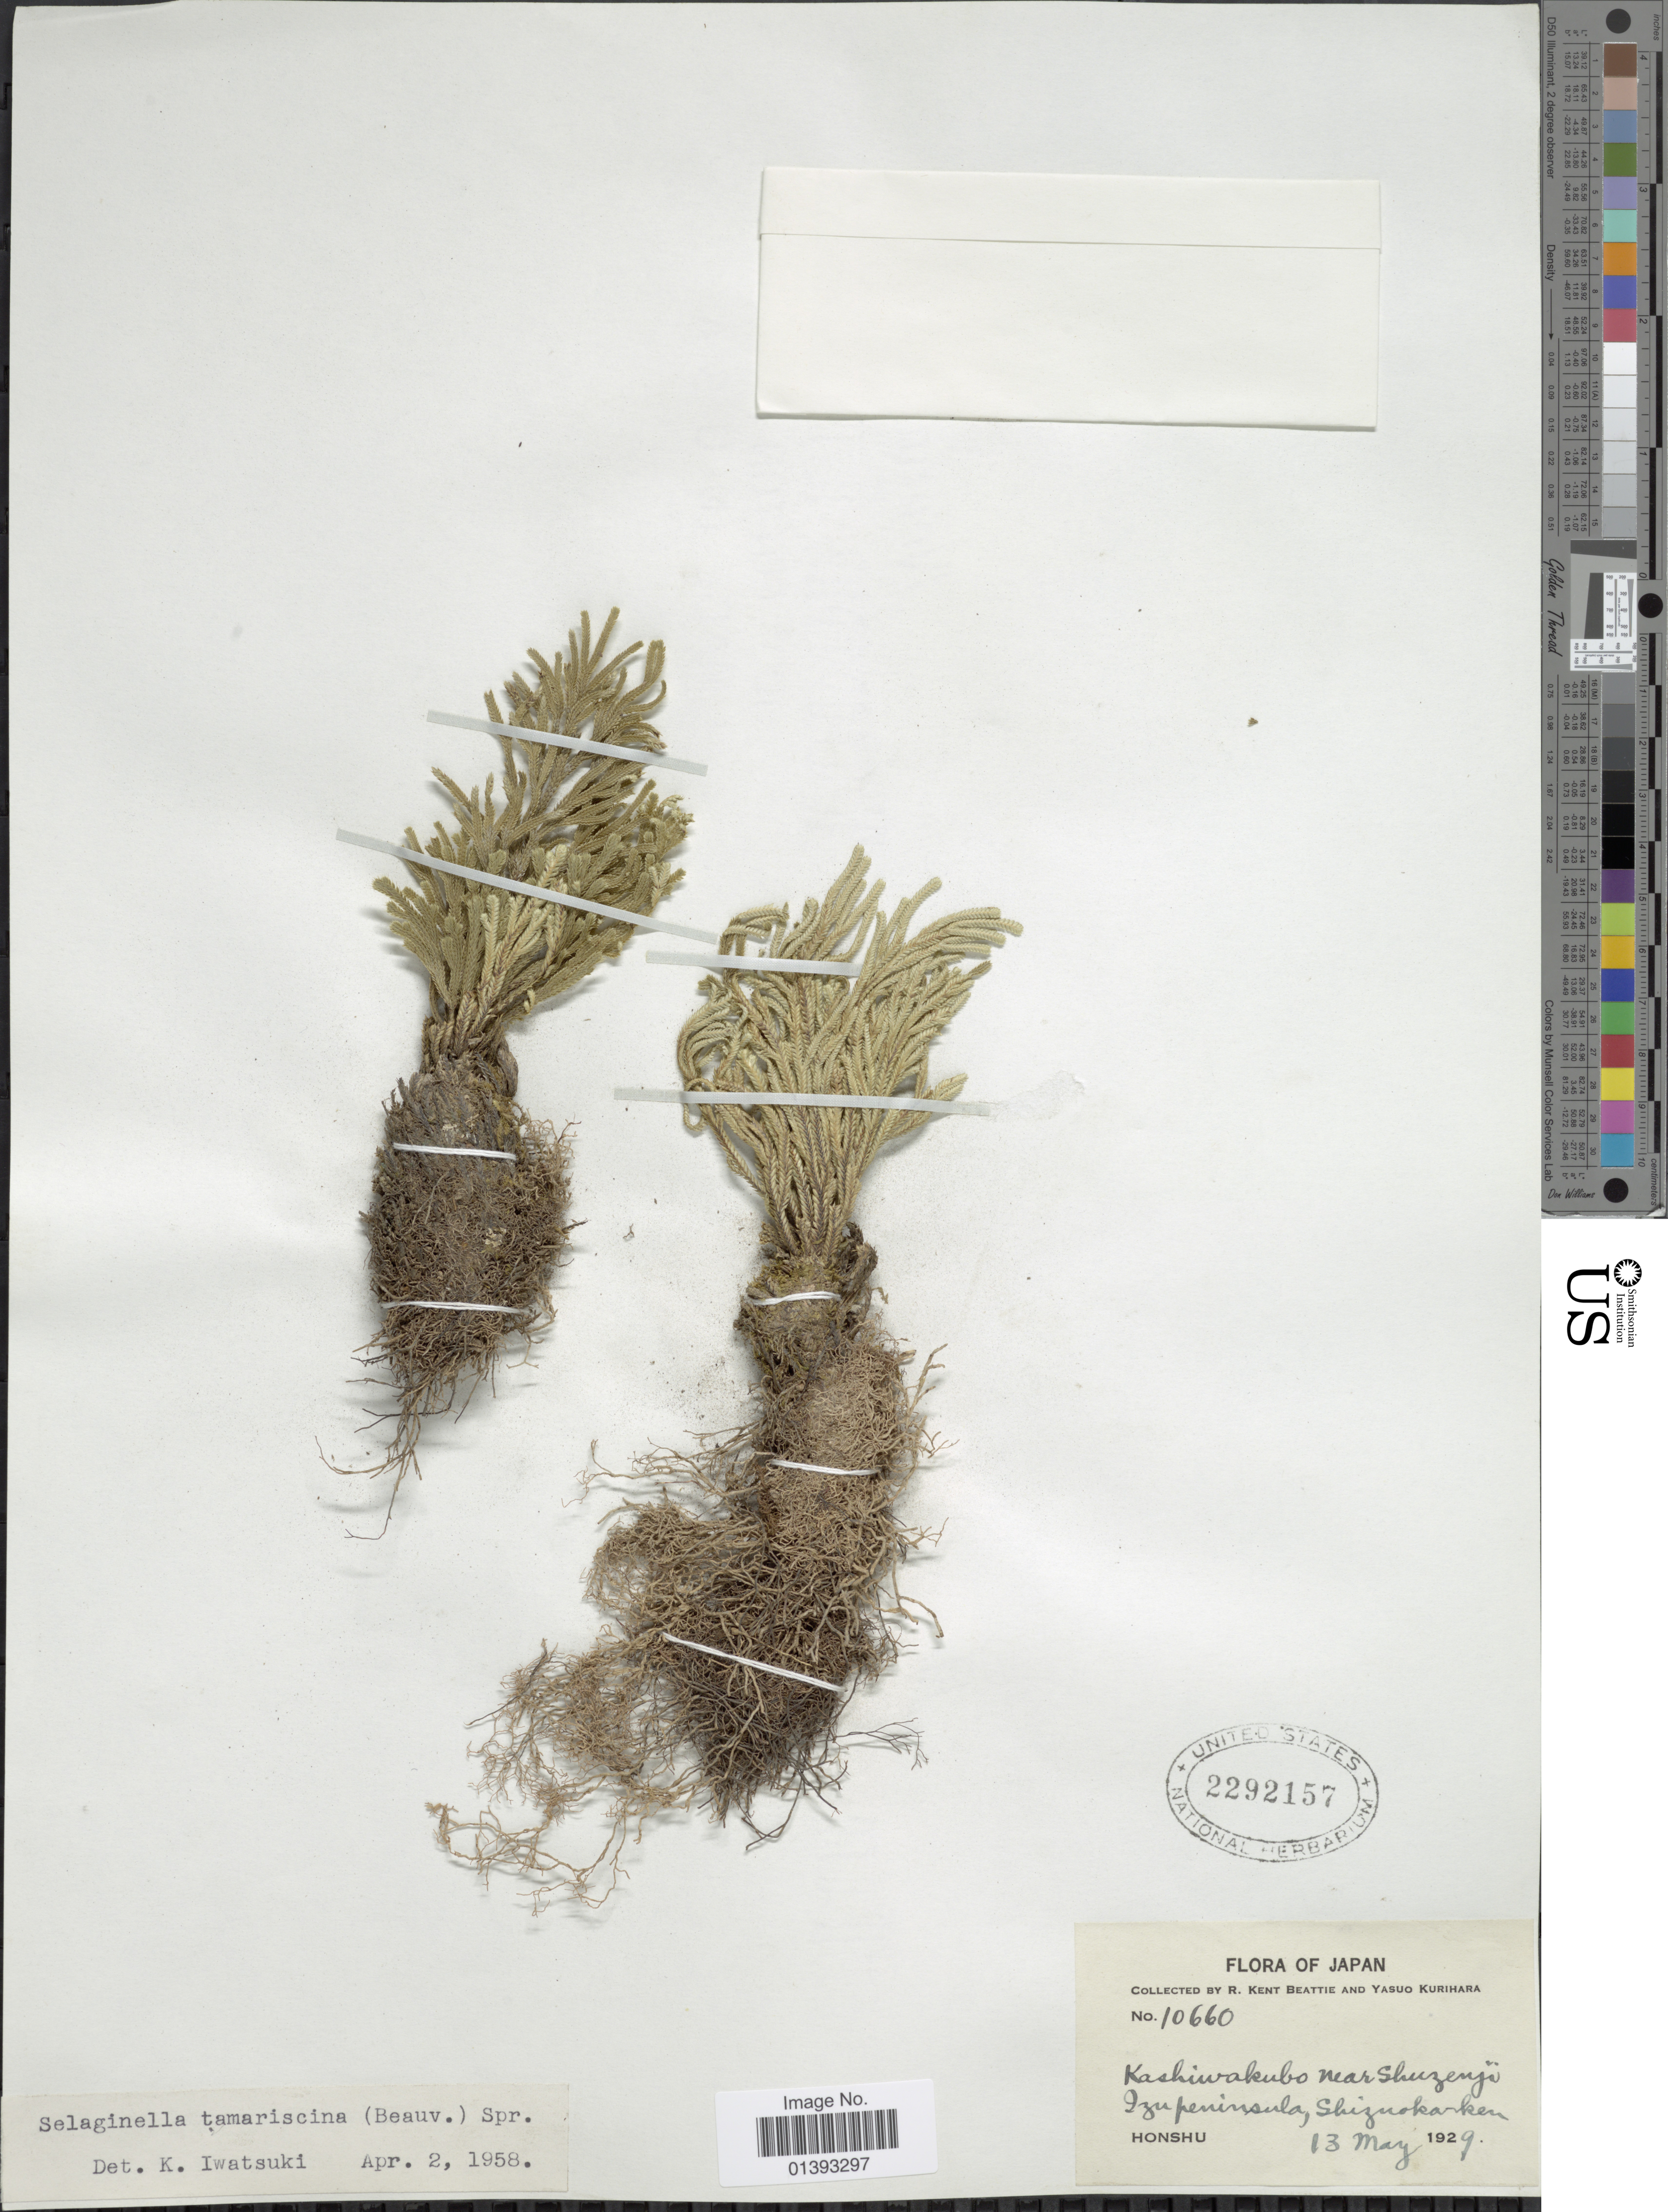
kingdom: Plantae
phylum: Tracheophyta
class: Lycopodiopsida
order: Selaginellales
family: Selaginellaceae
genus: Selaginella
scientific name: Selaginella tamariscina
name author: (P. Beauv.) Spring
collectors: R. K. Beattie & Y. Kurihara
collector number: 10660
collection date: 1929-05-13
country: Japan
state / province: Sizuoka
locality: Kashiwakubo near Shuzenji, Izu peninsula, Shizuoka-ken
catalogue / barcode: US 2292157